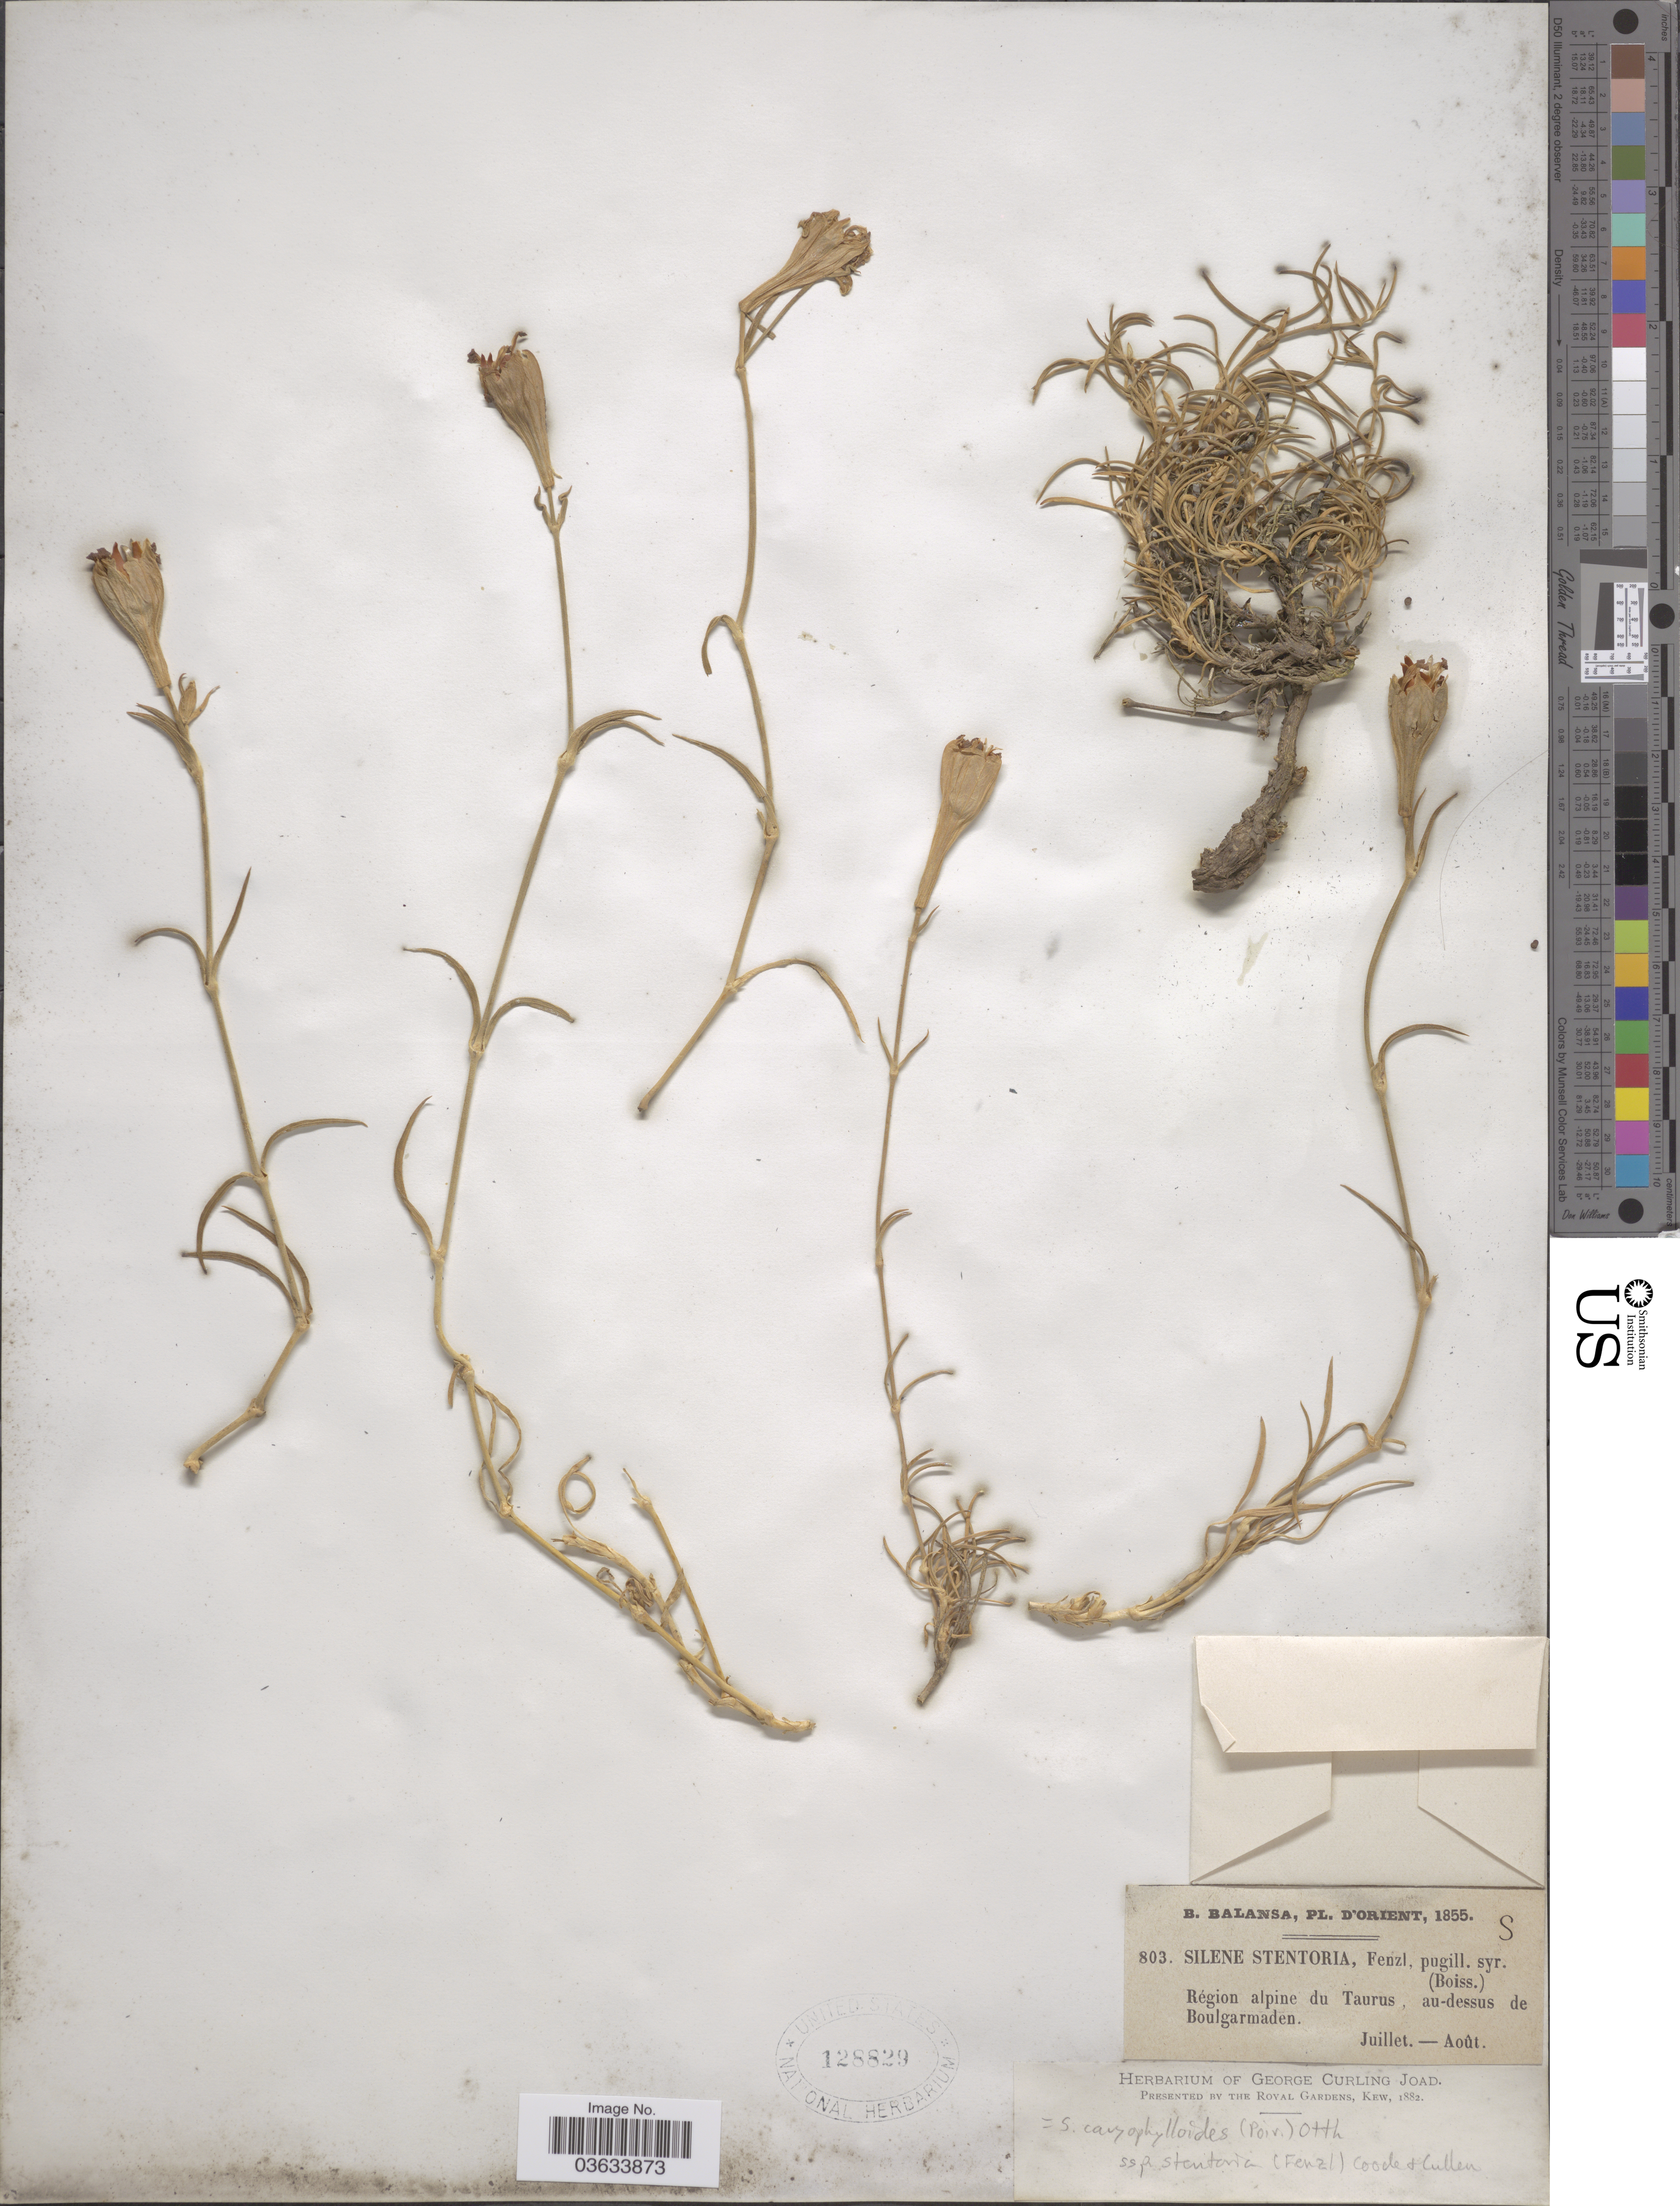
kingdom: Plantae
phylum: Tracheophyta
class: Magnoliopsida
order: Caryophyllales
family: Caryophyllaceae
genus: Silene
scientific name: Silene caryophylloides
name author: Otth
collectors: B. Balansa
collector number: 803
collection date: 1855-07/1855-08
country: Turkey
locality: Orient. Région alpine du Taurus, au-dessus de Boulgarmaden.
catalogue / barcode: US 128829